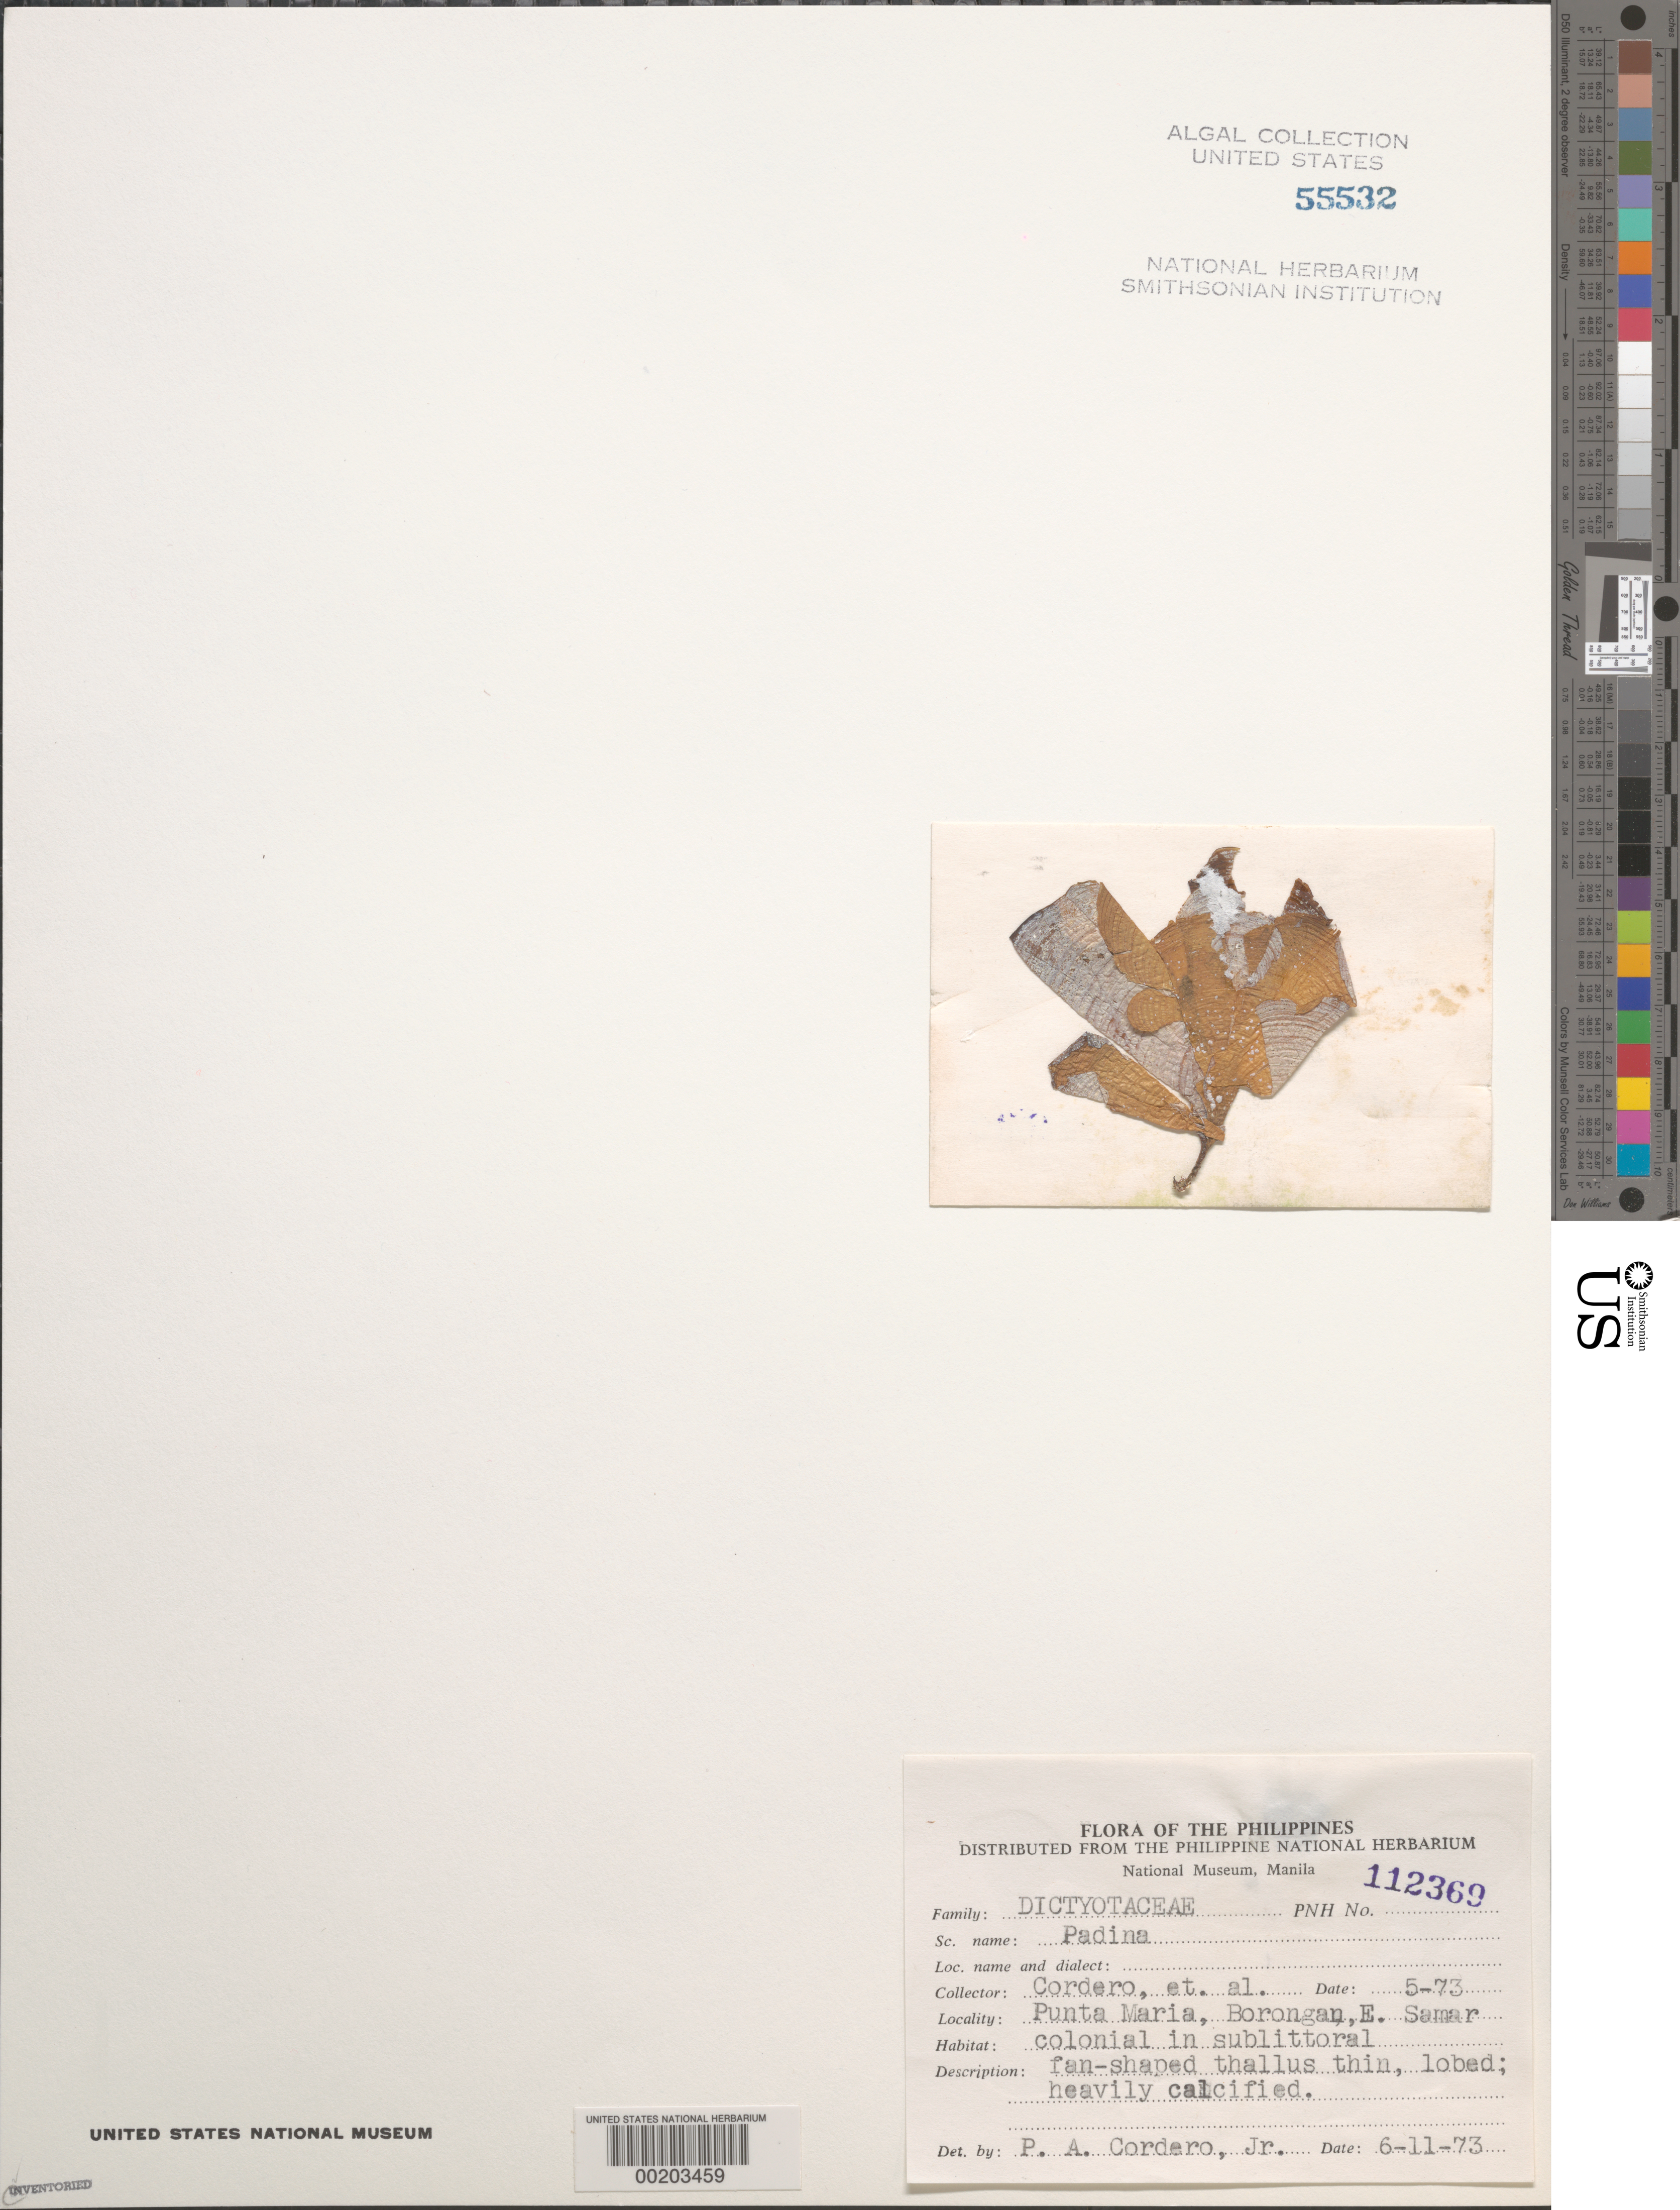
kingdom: Chromista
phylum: Ochrophyta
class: Phaeophyceae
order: Dictyotales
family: Dictyotaceae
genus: Padina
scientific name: Padina sp.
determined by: Cordero, P. A., Jr.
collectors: P. A. Cordero et al.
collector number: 112369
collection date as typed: May 1973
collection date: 1973-05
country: Philippines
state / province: Eastern Visayas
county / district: Eastern Samar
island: Samar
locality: Punta Maria, Borongan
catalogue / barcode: US 55532